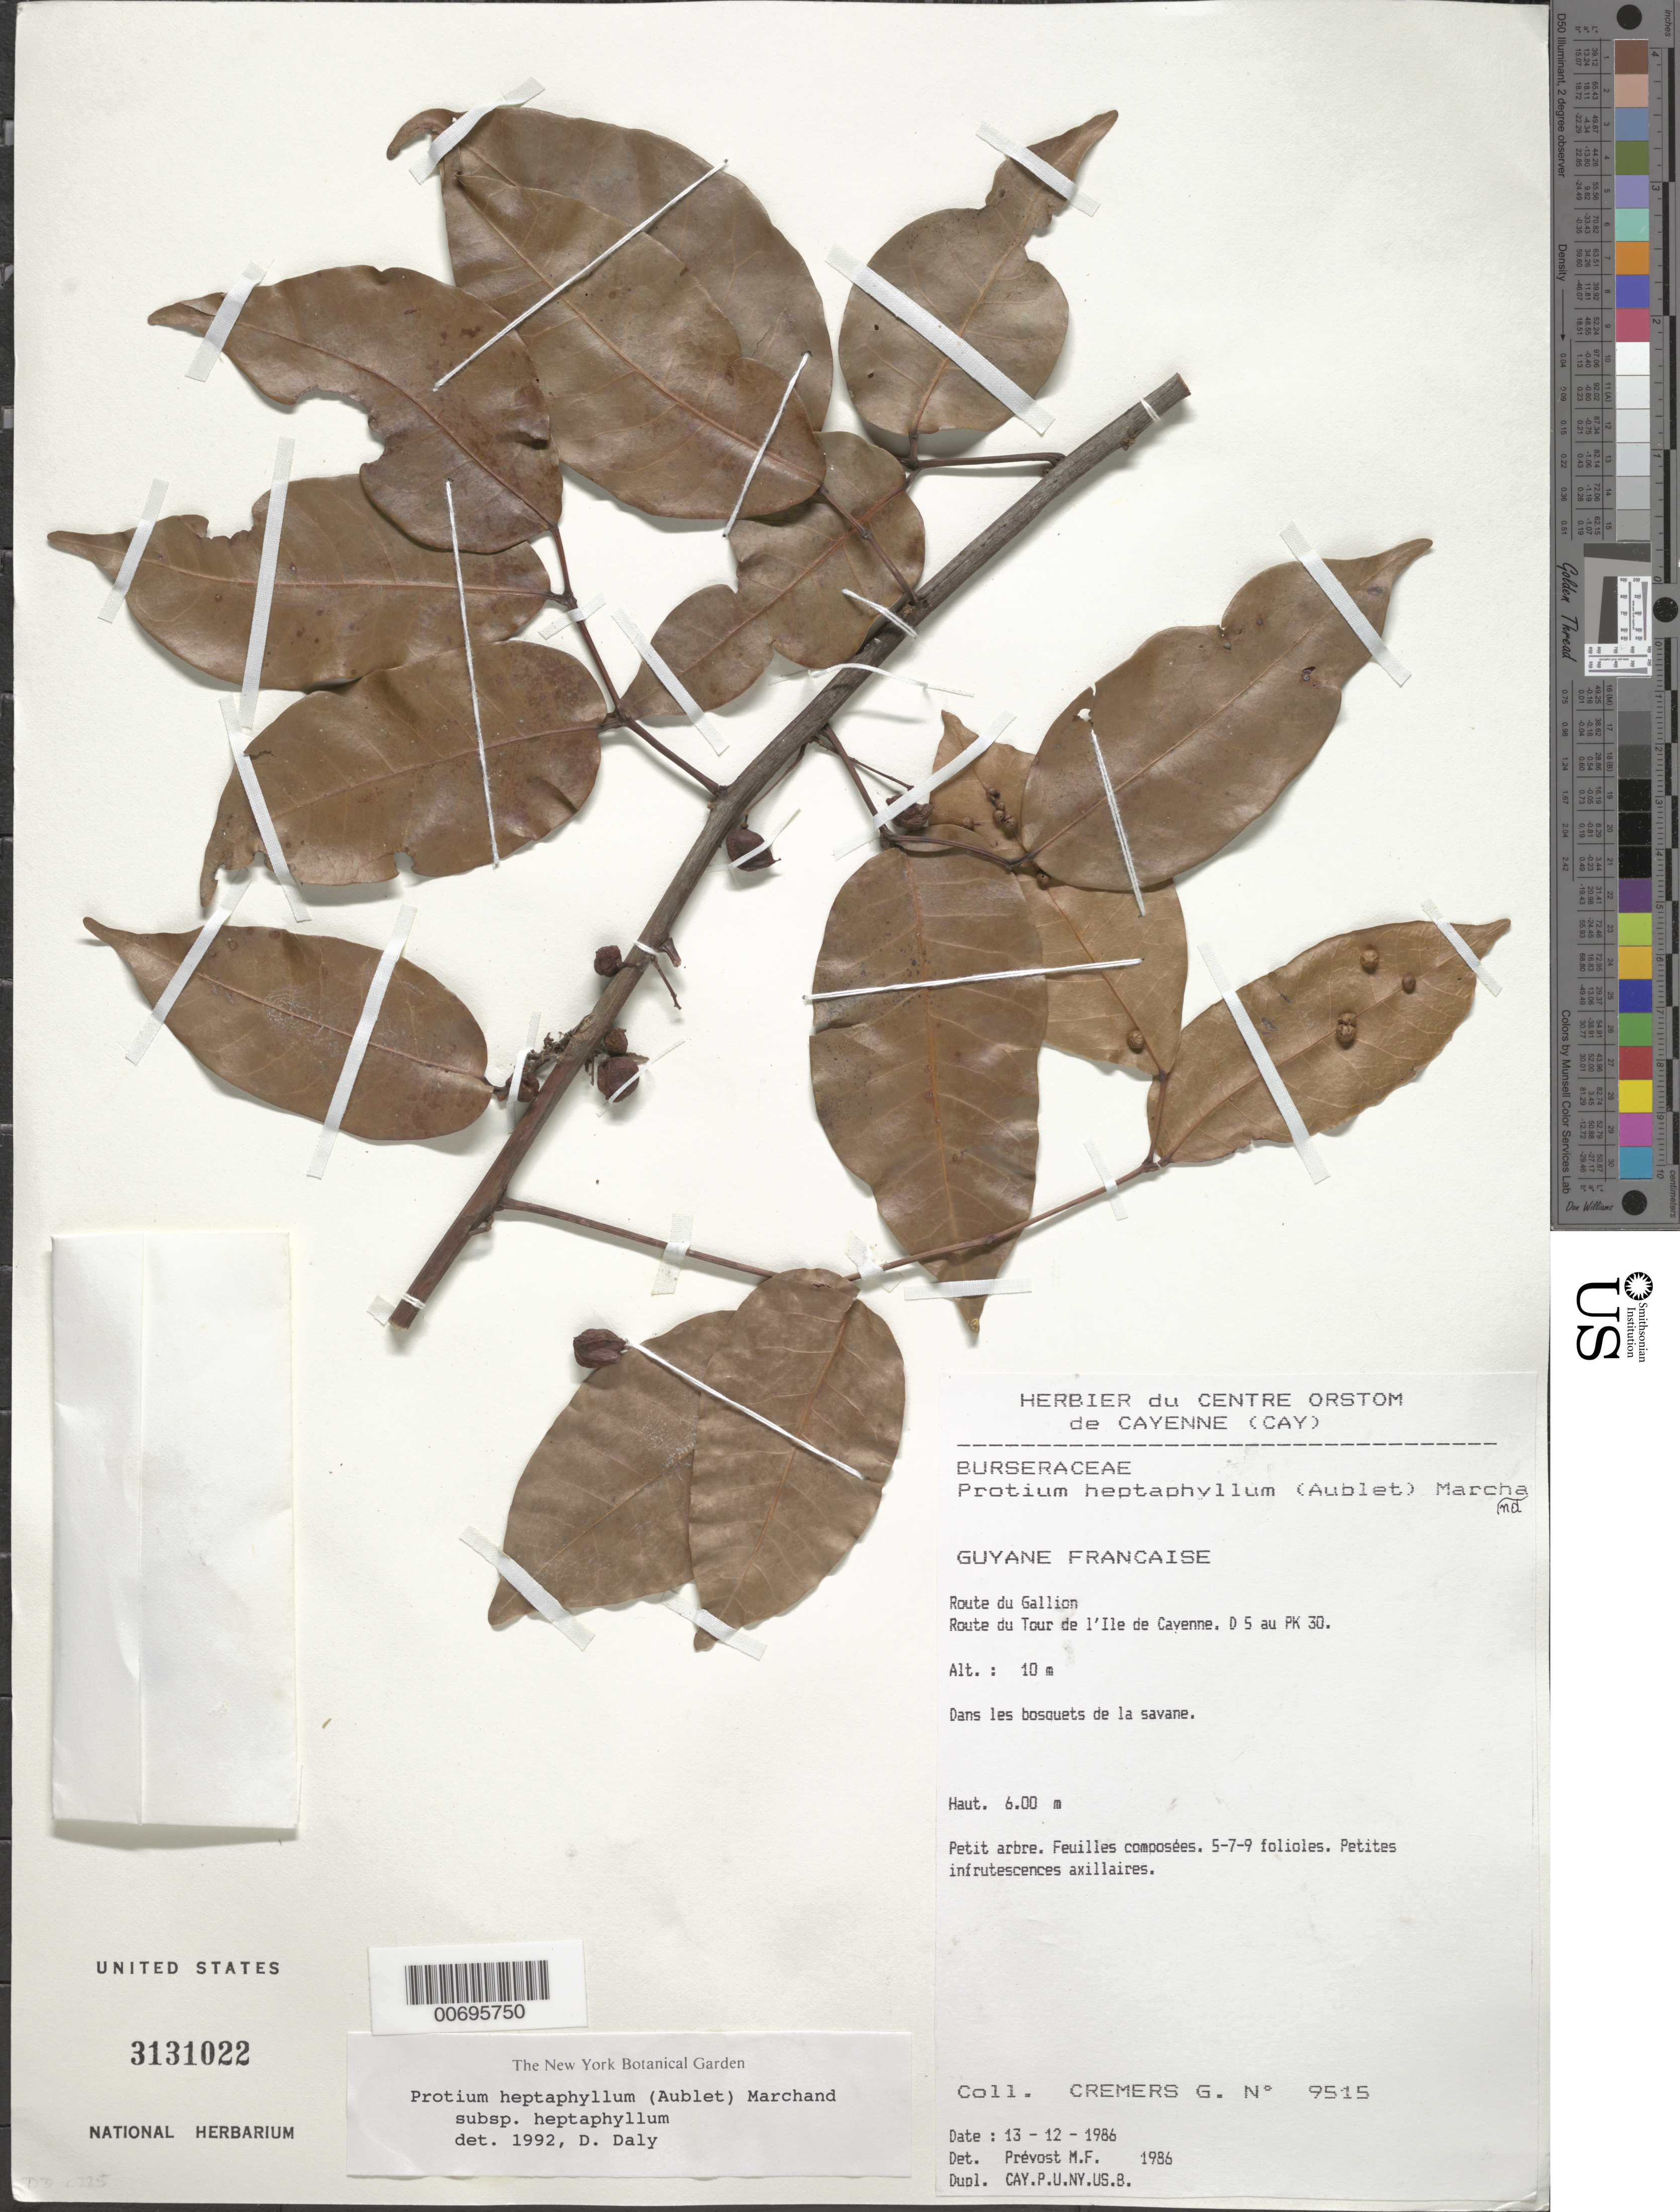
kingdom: Plantae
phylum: Tracheophyta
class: Magnoliopsida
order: Sapindales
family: Burseraceae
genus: Protium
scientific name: Protium heptaphyllum subsp. heptaphyllum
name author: (Aubl.) Marchand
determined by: Daly, D. C.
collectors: G. Cremers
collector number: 9515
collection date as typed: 13-Dec-86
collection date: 1986-12-13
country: French Guiana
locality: Ile de Cayenne, route du Gallion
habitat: Savanna thickets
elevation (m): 10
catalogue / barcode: US 3131022